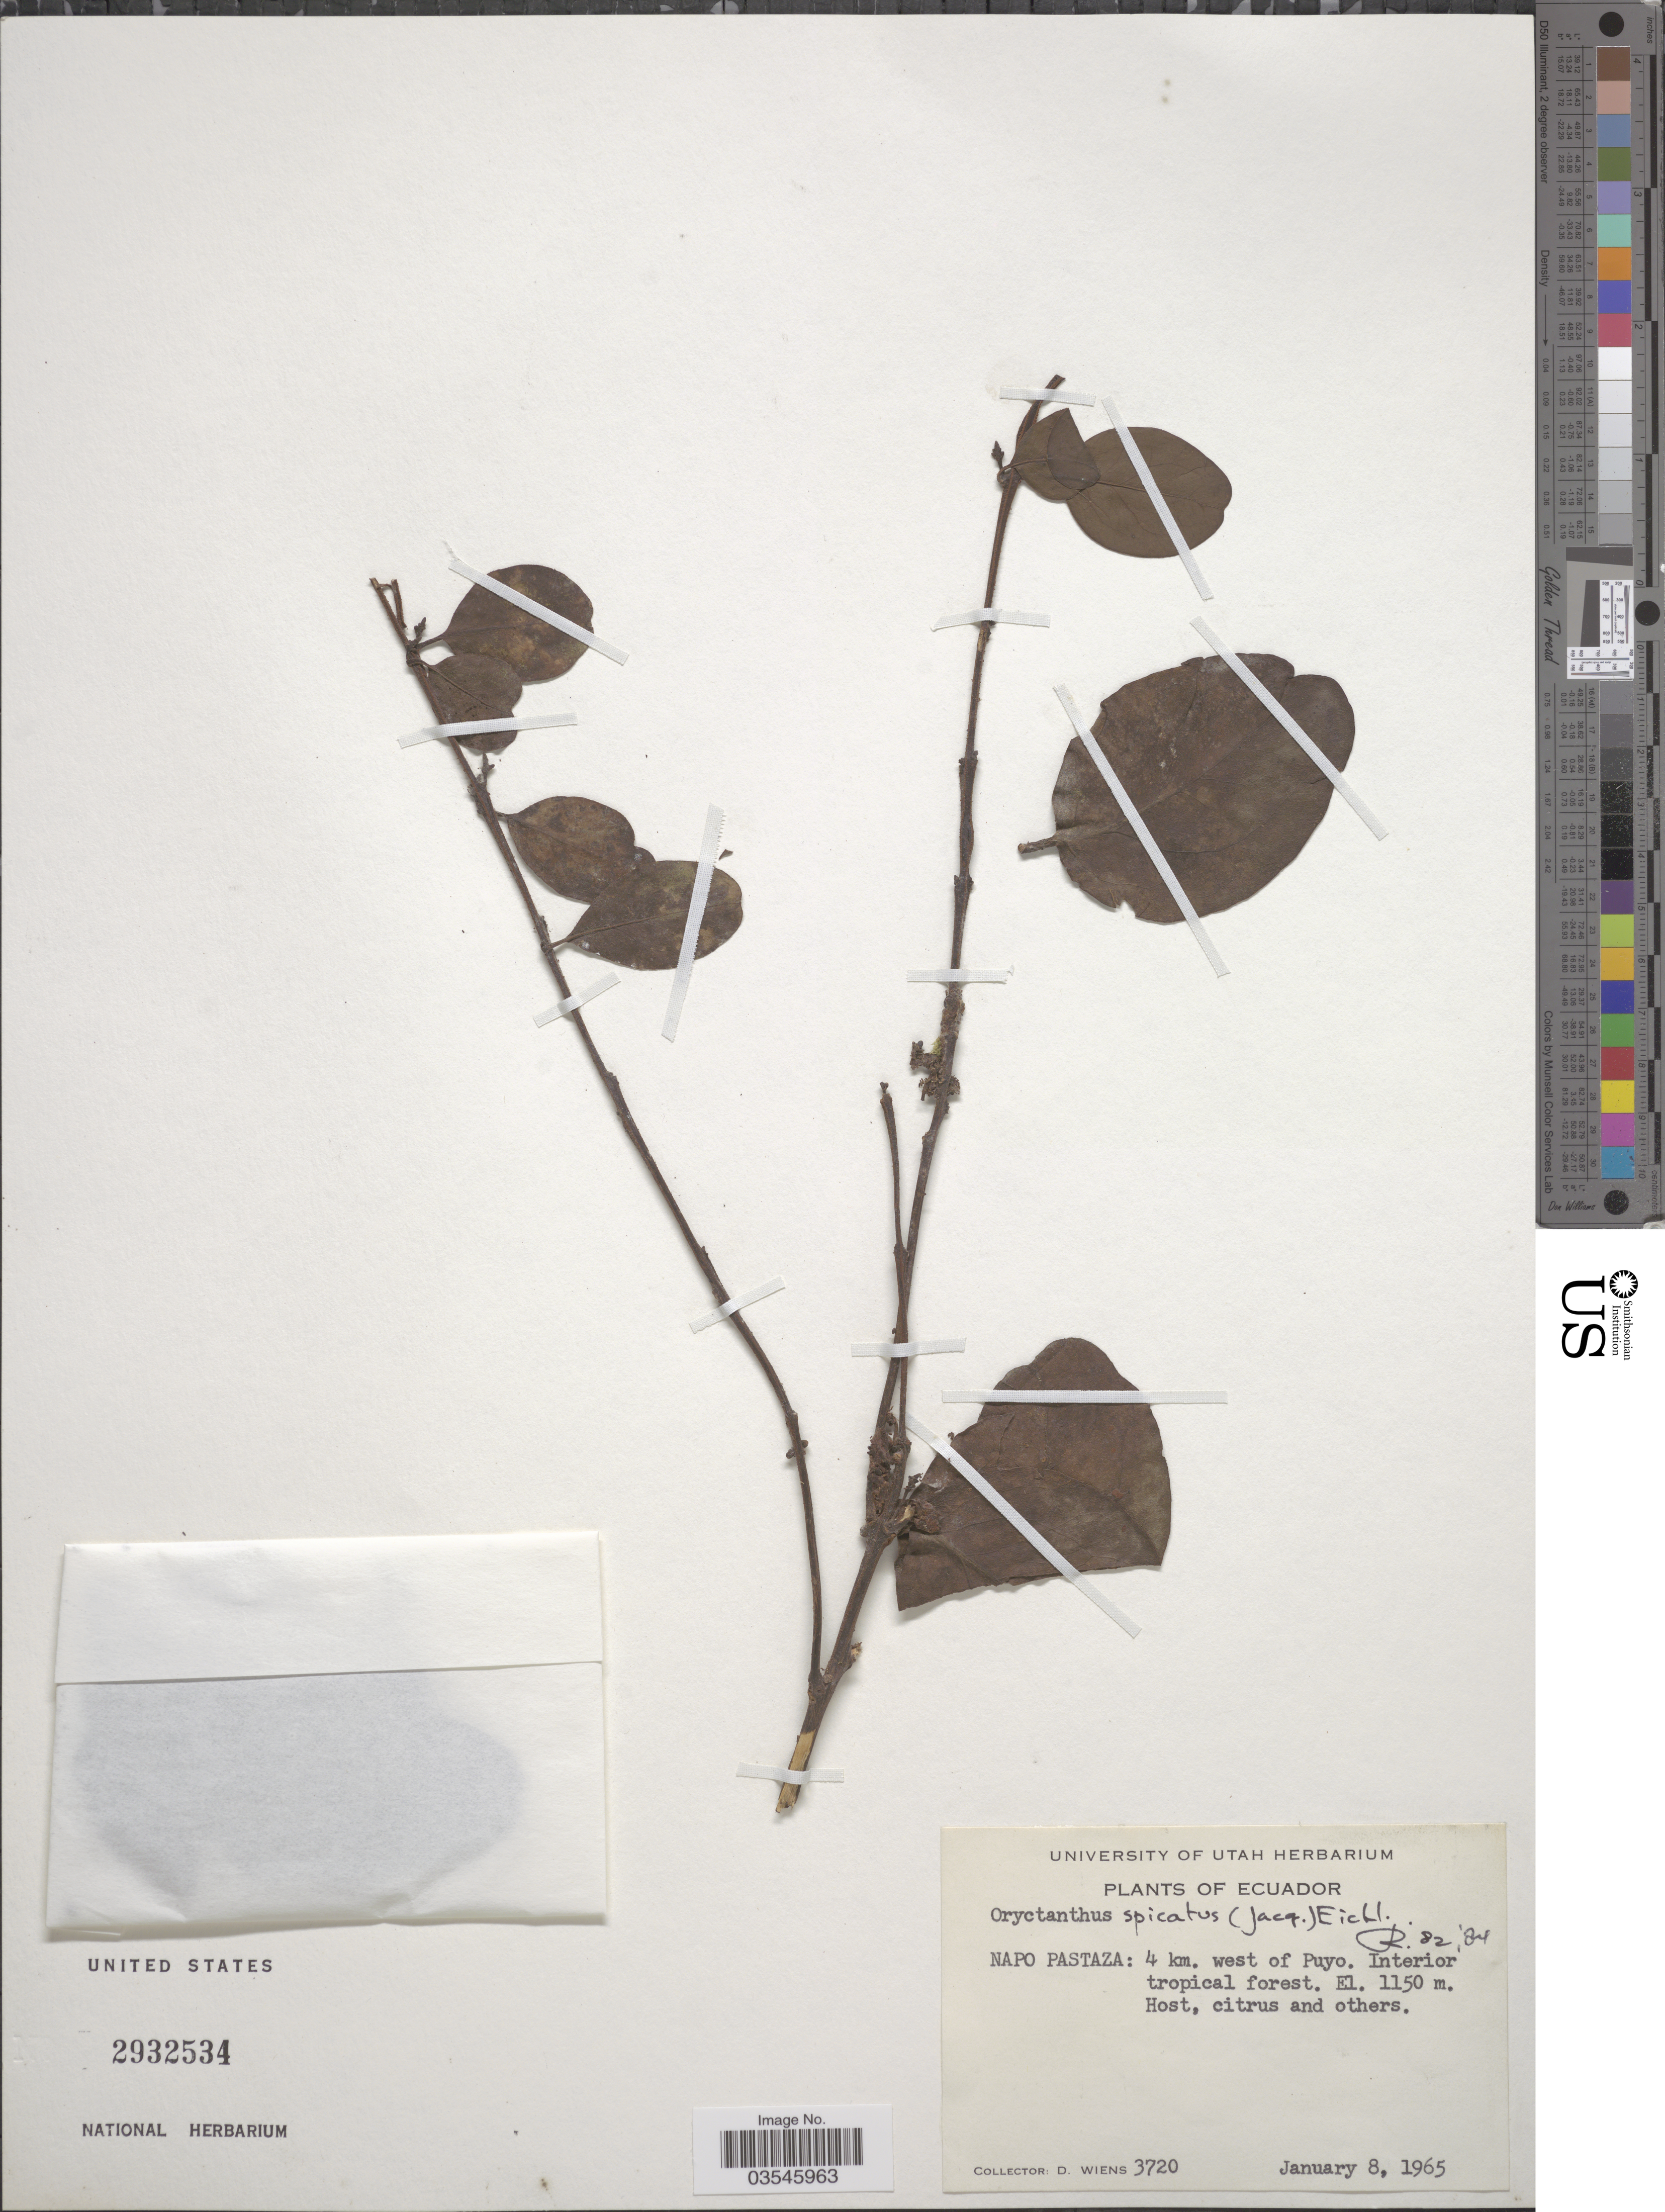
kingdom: Plantae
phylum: Tracheophyta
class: Magnoliopsida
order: Santalales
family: Loranthaceae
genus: Oryctanthus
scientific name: Oryctanthus spicatus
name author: (Jacq.) Eichler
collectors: D. Wiens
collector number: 3720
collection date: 1965-01-08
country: Ecuador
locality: Napo Pastaza: 4 km. west of Puyo. Interior tropical forest.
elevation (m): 1150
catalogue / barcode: US 2932534